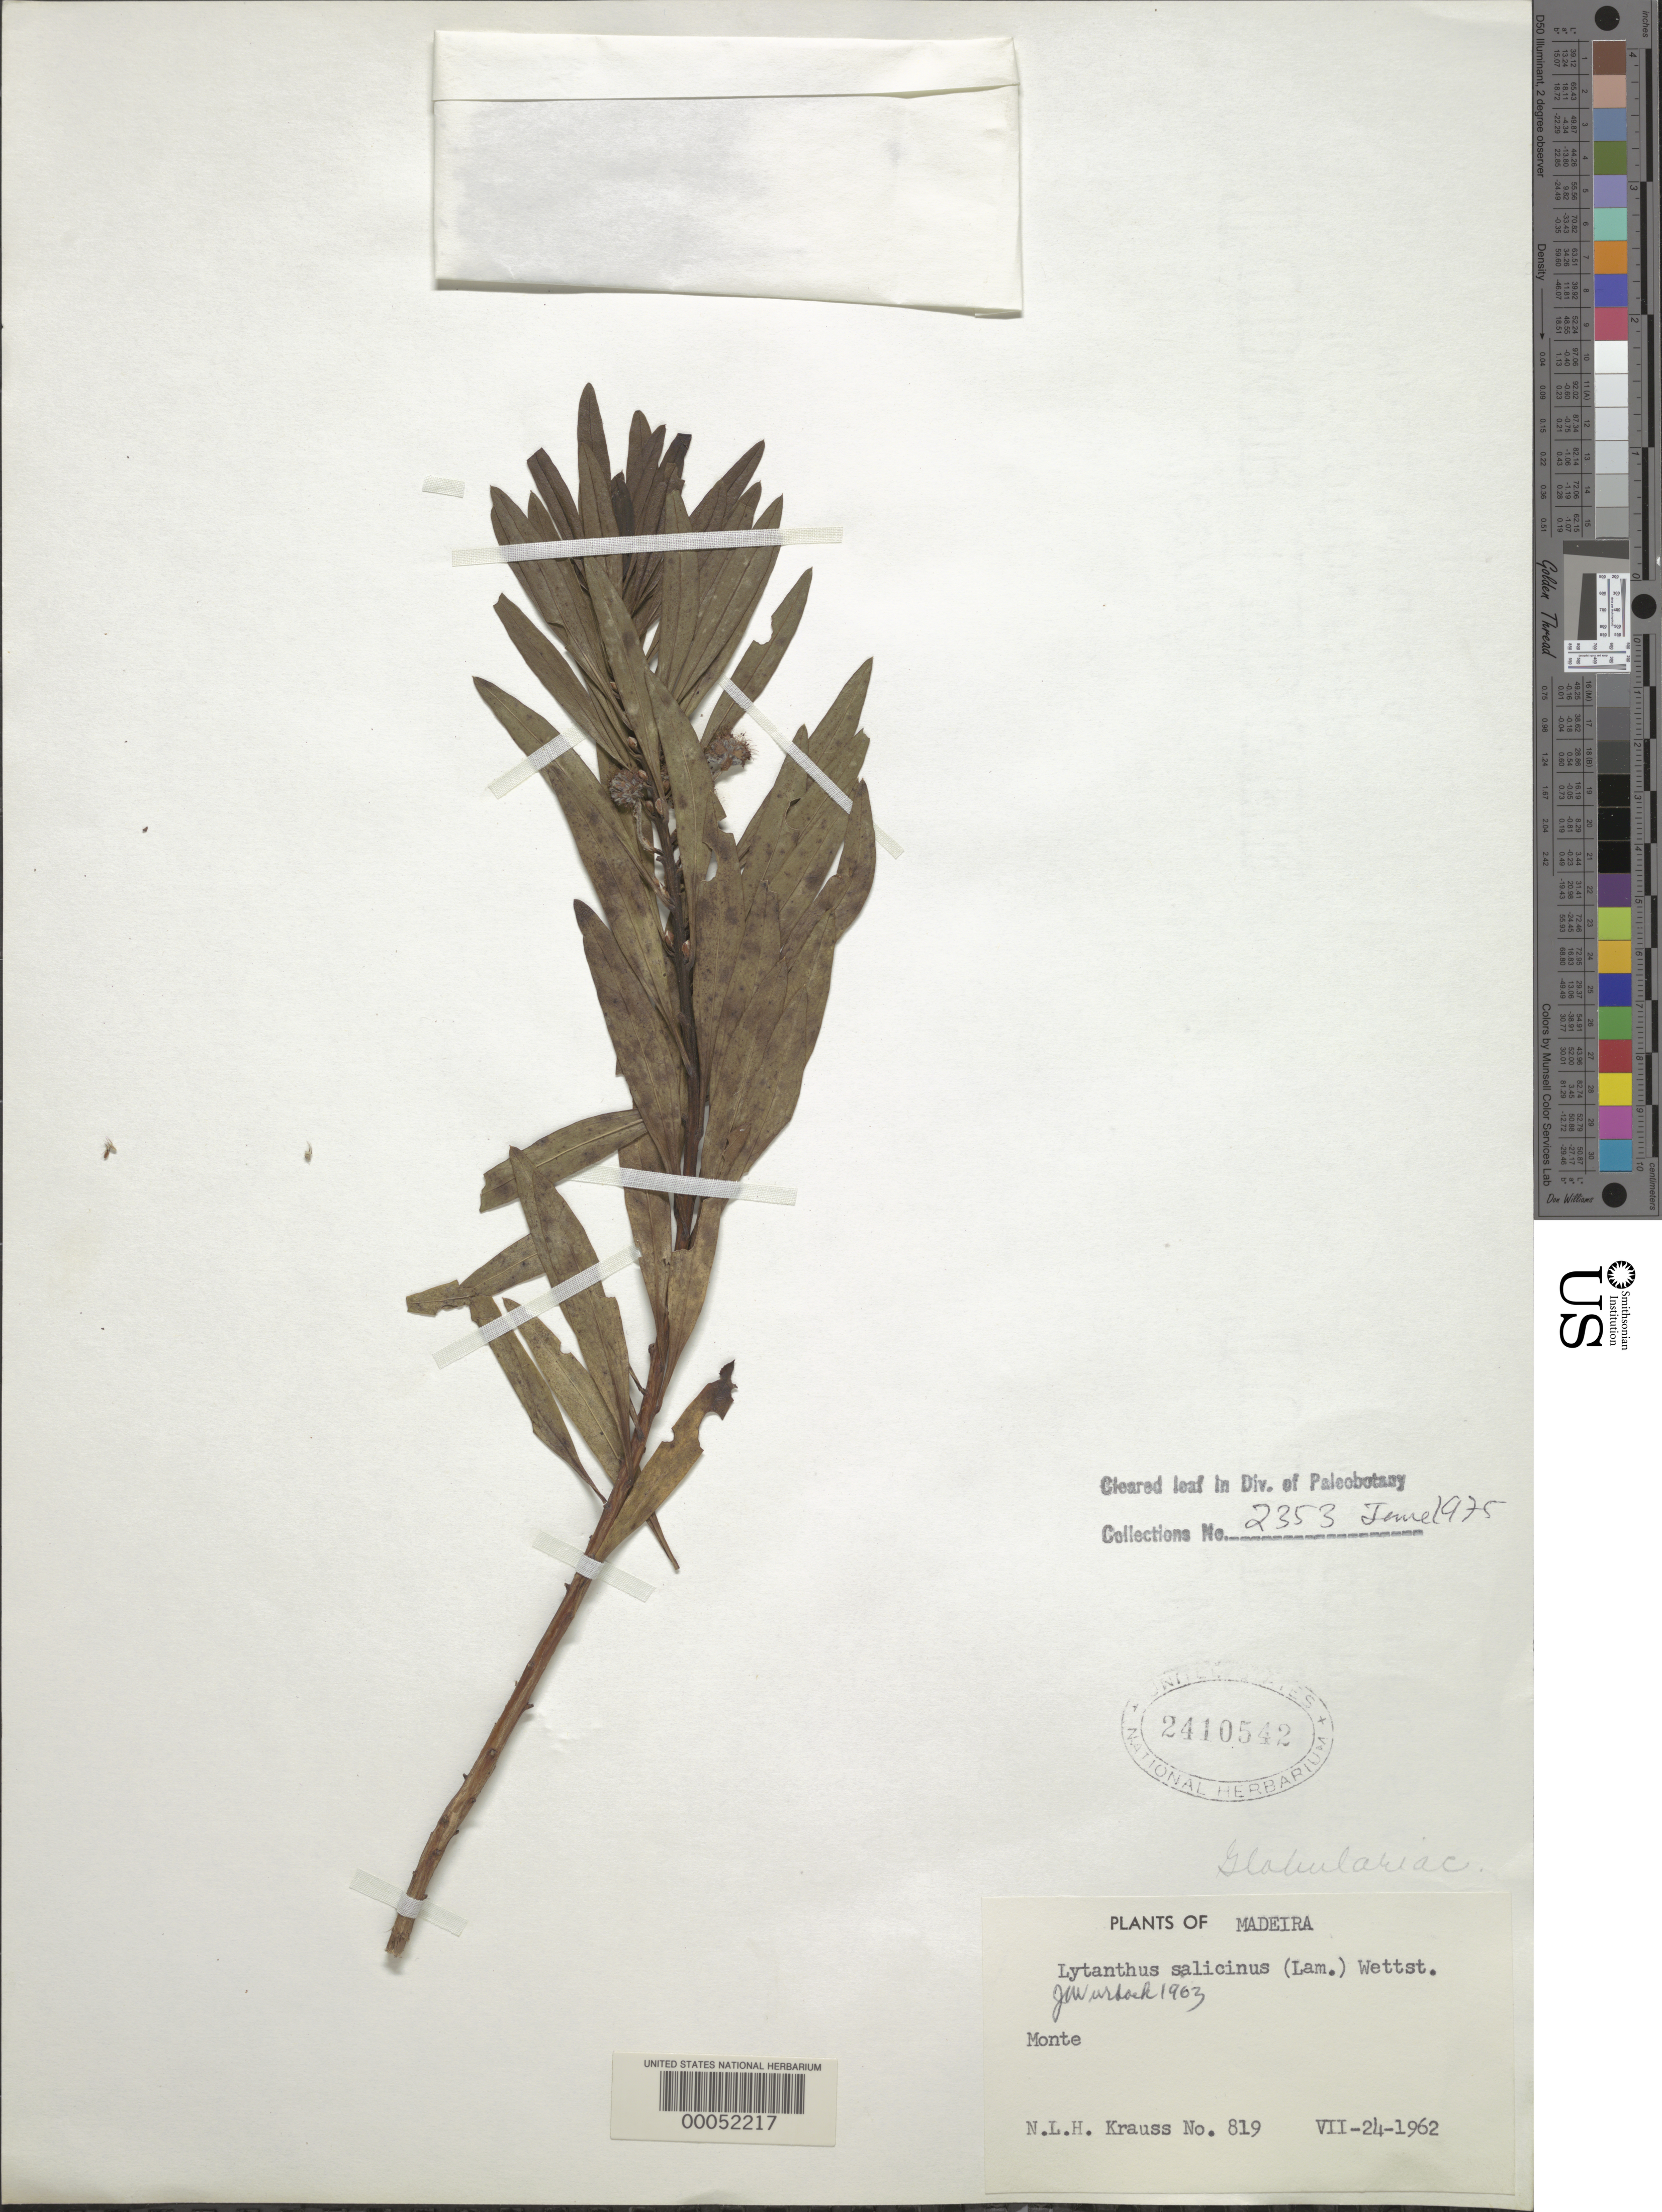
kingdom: Plantae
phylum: Tracheophyta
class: Magnoliopsida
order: Lamiales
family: Plantaginaceae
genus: Lytanthus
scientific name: Lytanthus salicinus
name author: Wettst.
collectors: N. Krauss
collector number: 819 / 2353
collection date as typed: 24 Jul 1962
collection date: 1962-07-24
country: Portugal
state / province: Madeira (Aut. Reg.)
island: Madeira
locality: Funchal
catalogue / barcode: US 2410542